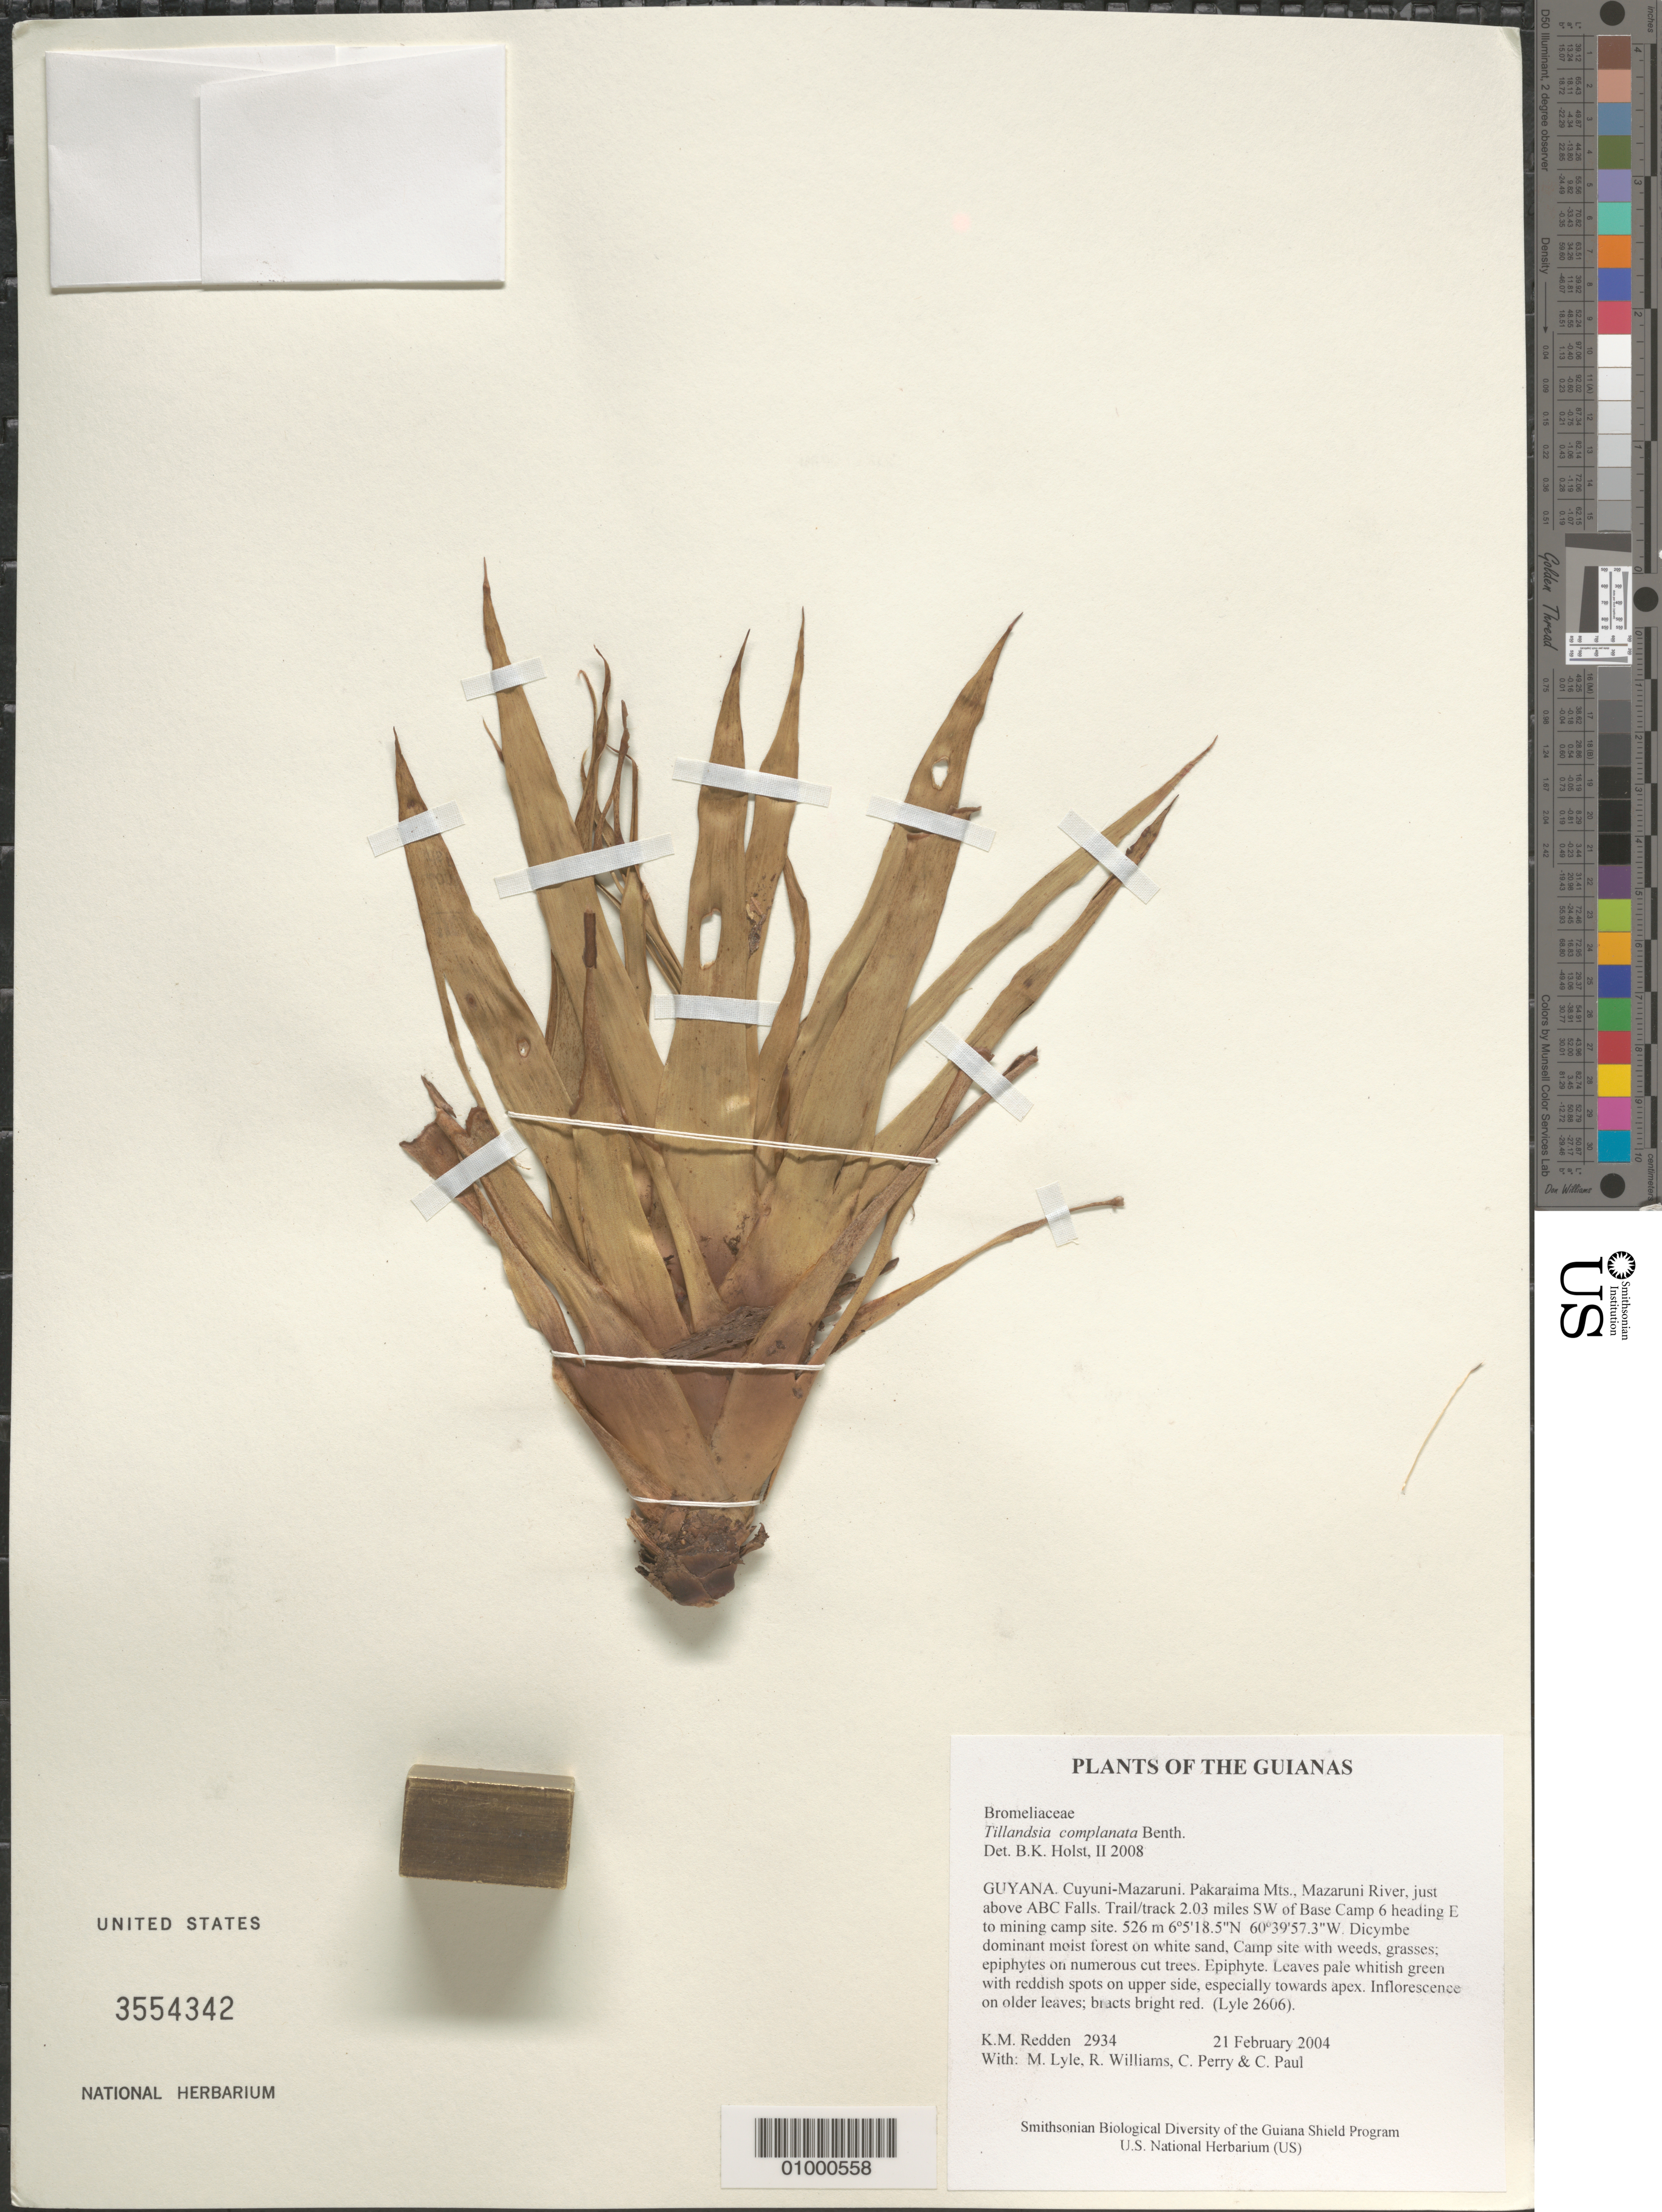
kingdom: Plantae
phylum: Tracheophyta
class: Liliopsida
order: Poales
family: Bromeliaceae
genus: Tillandsia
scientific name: Tillandsia complanata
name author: Benth.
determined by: Holst, Bruce K.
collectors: K. M. Redden, M. Lyle, R. Williams, C. Perry & C. Paul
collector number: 2934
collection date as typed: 21 February 2004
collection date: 2004-02-21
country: Guyana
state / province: Cuyuni-Mazaruni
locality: Pakaraima Mts., Mazaruni River, just above ABC Falls. Trail/track 2.03 miles SW of Base Camp 6 heading E to mining camp site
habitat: Dicymbe dominant moist forest on white sand. Camp site with weeds, grasses; epiphytes on numerous cut trees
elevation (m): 526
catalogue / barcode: US 3554342